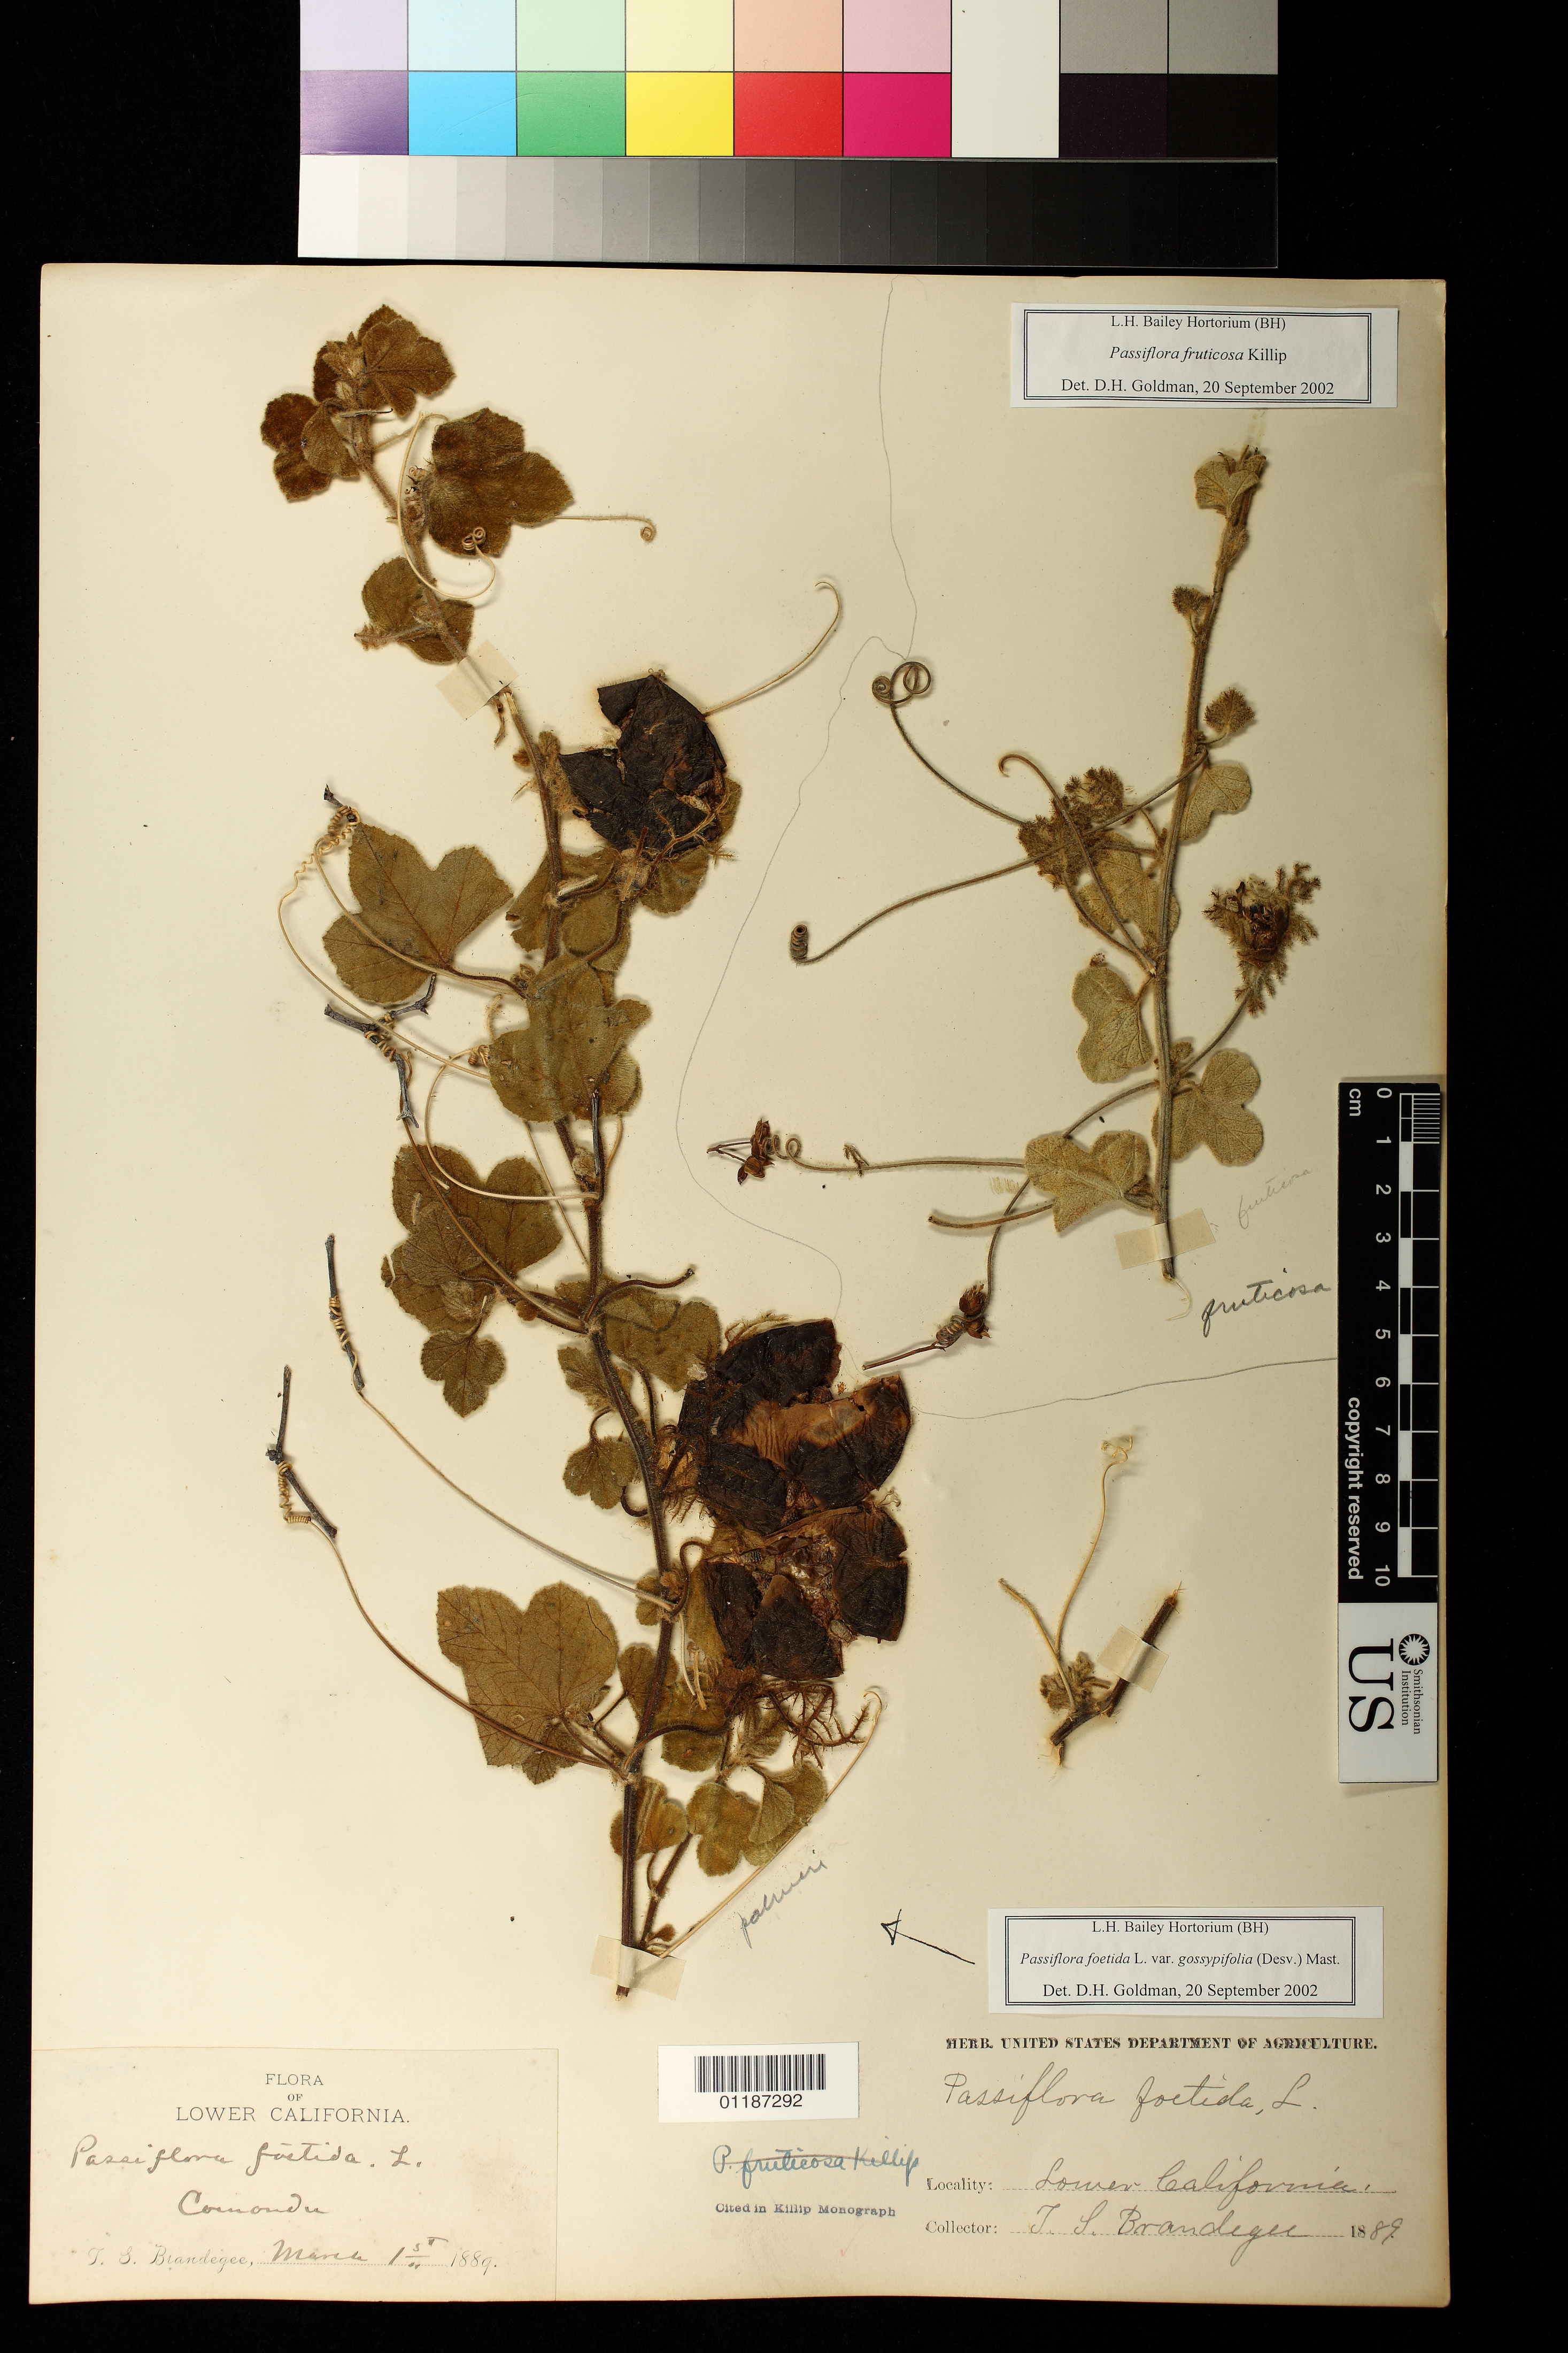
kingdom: Plantae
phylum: Tracheophyta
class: Magnoliopsida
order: Malpighiales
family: Passifloraceae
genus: Passiflora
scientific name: Passiflora fruticosa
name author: Killip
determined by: Svoboda, Harlan T., (NA), US Department of Agriculture (UNITED STATES)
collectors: T. S. Brandegee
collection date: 1889-03-01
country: Mexico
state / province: Baja California Sur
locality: Comondu